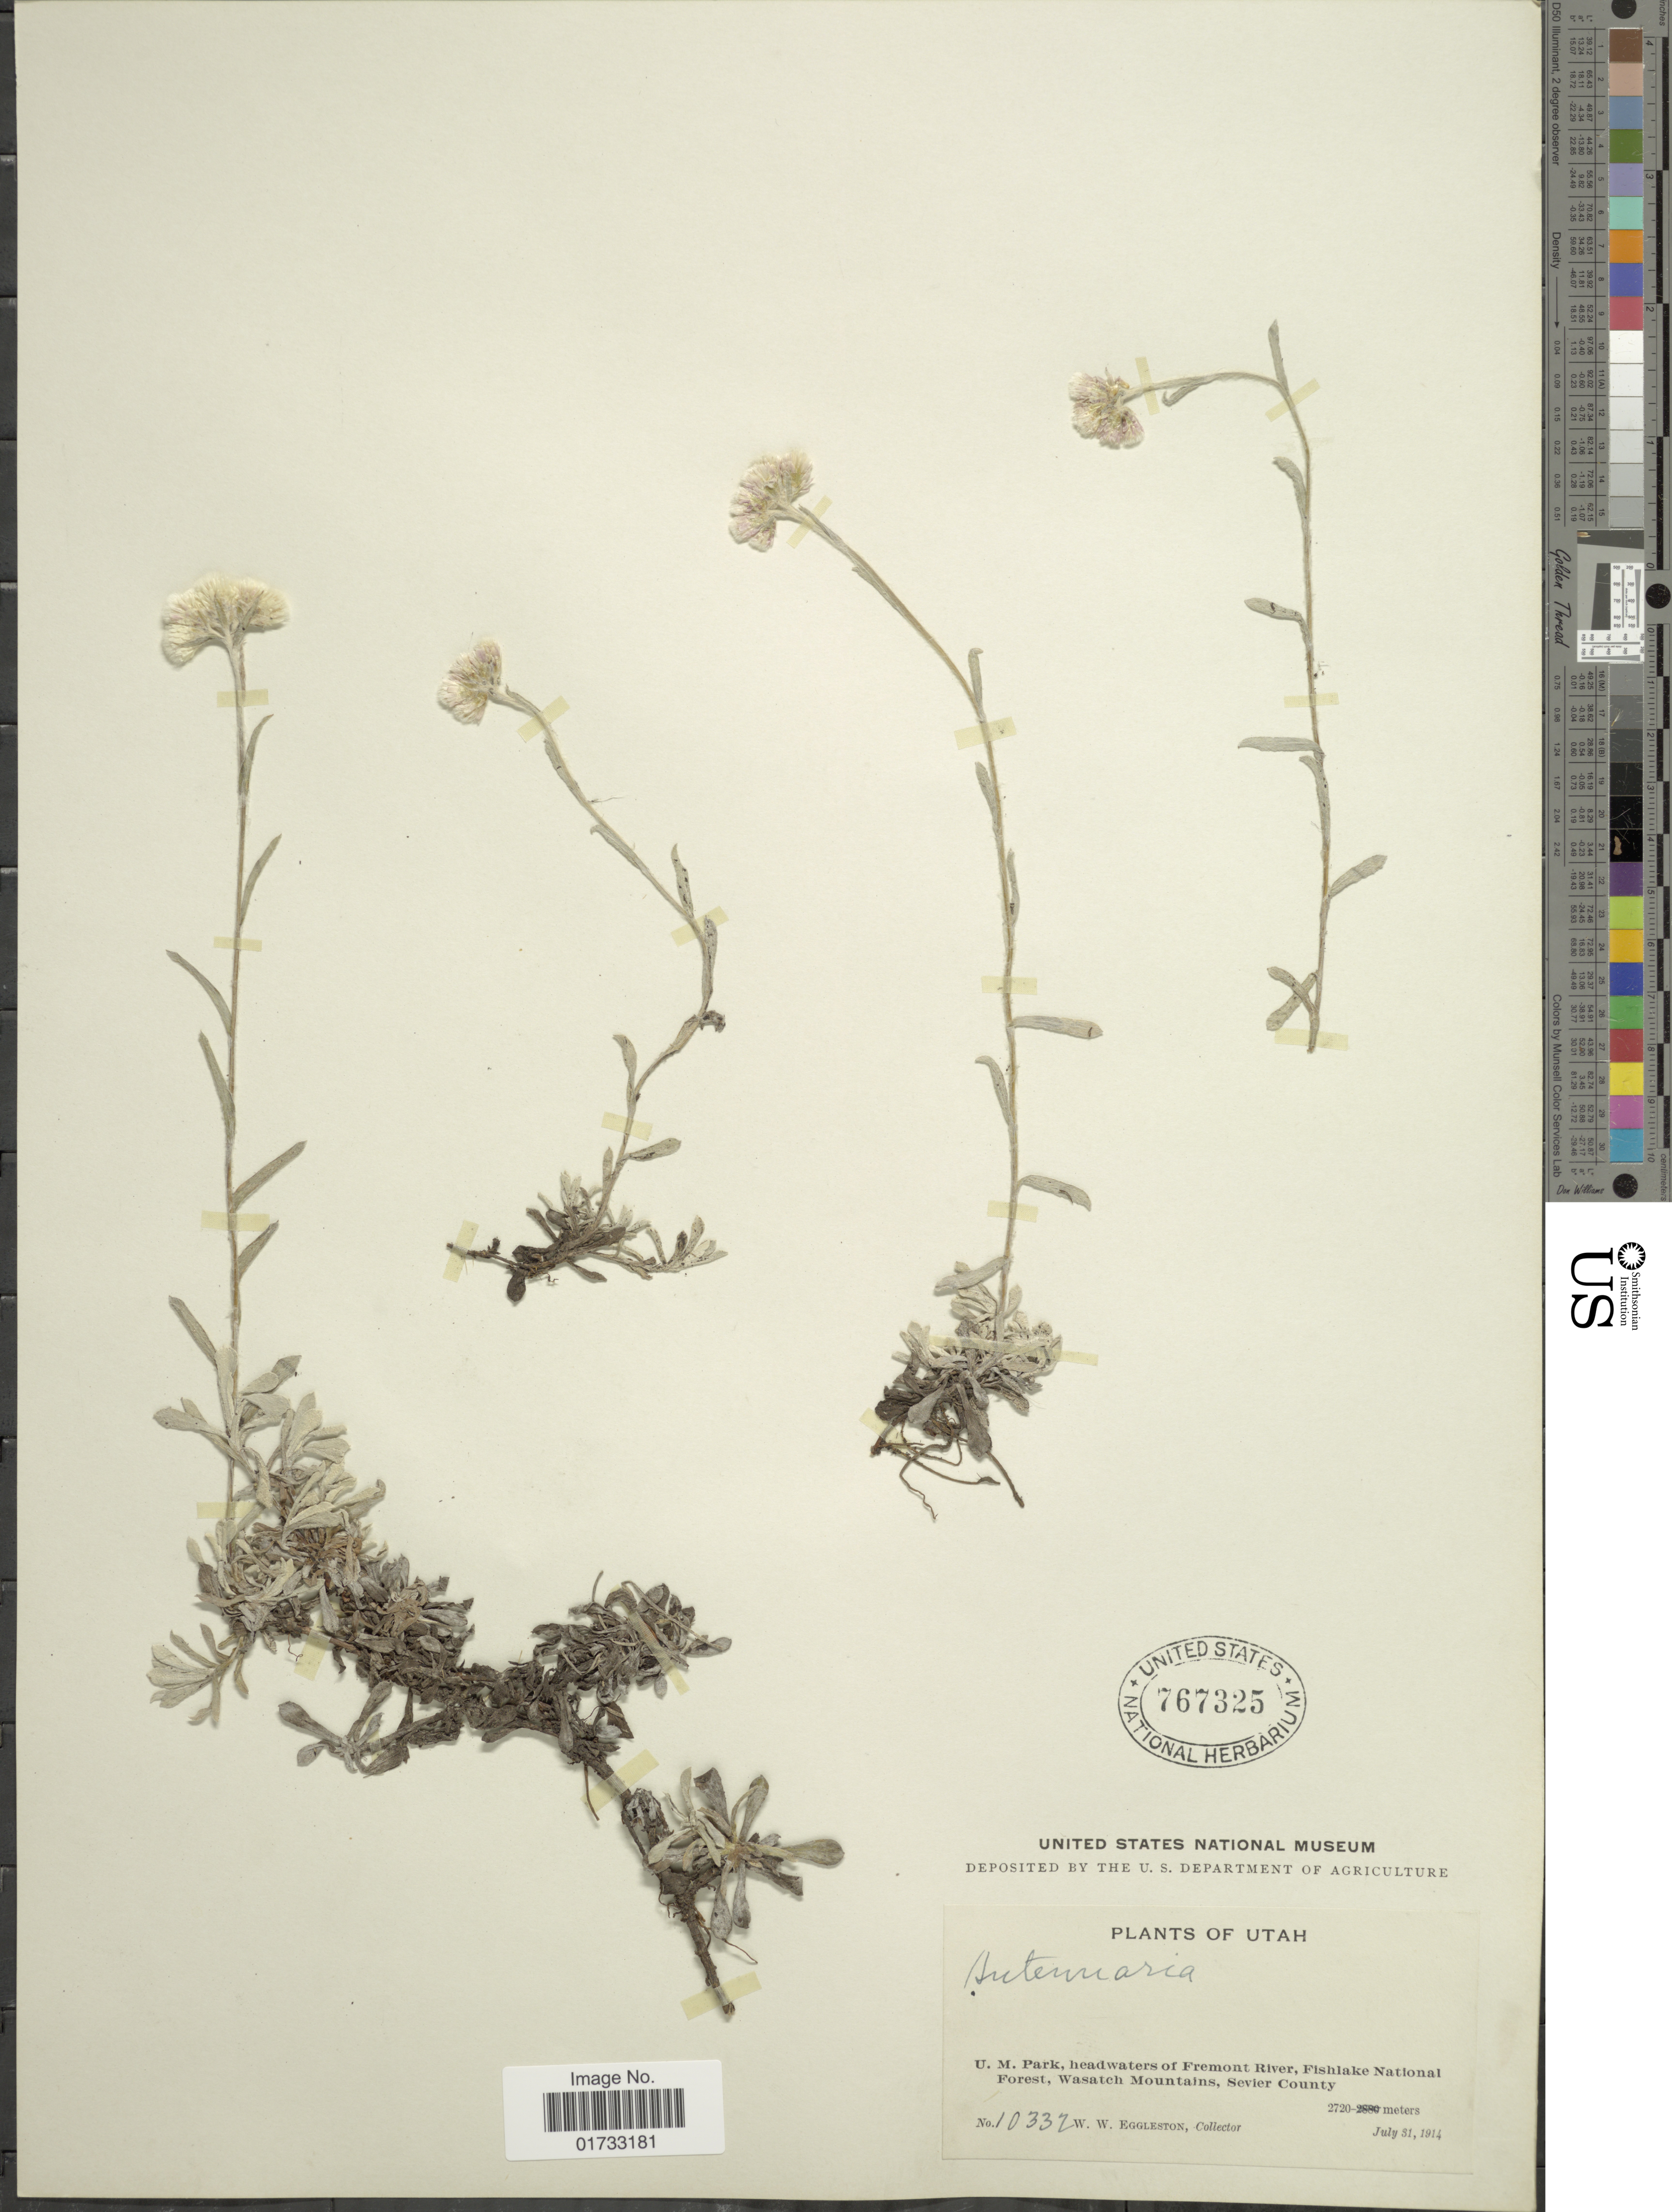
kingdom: Plantae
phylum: Tracheophyta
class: Magnoliopsida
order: Asterales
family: Asteraceae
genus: Antennaria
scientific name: Antennaria rosea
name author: Greene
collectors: W. W. Eggleston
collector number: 10332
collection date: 1914-07-31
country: United States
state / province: Utah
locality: U.M. Park, headwaters of Fremont River, Fishlake National Forest, Wasatch Mountains, Sevier County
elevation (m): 2720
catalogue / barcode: US 767325